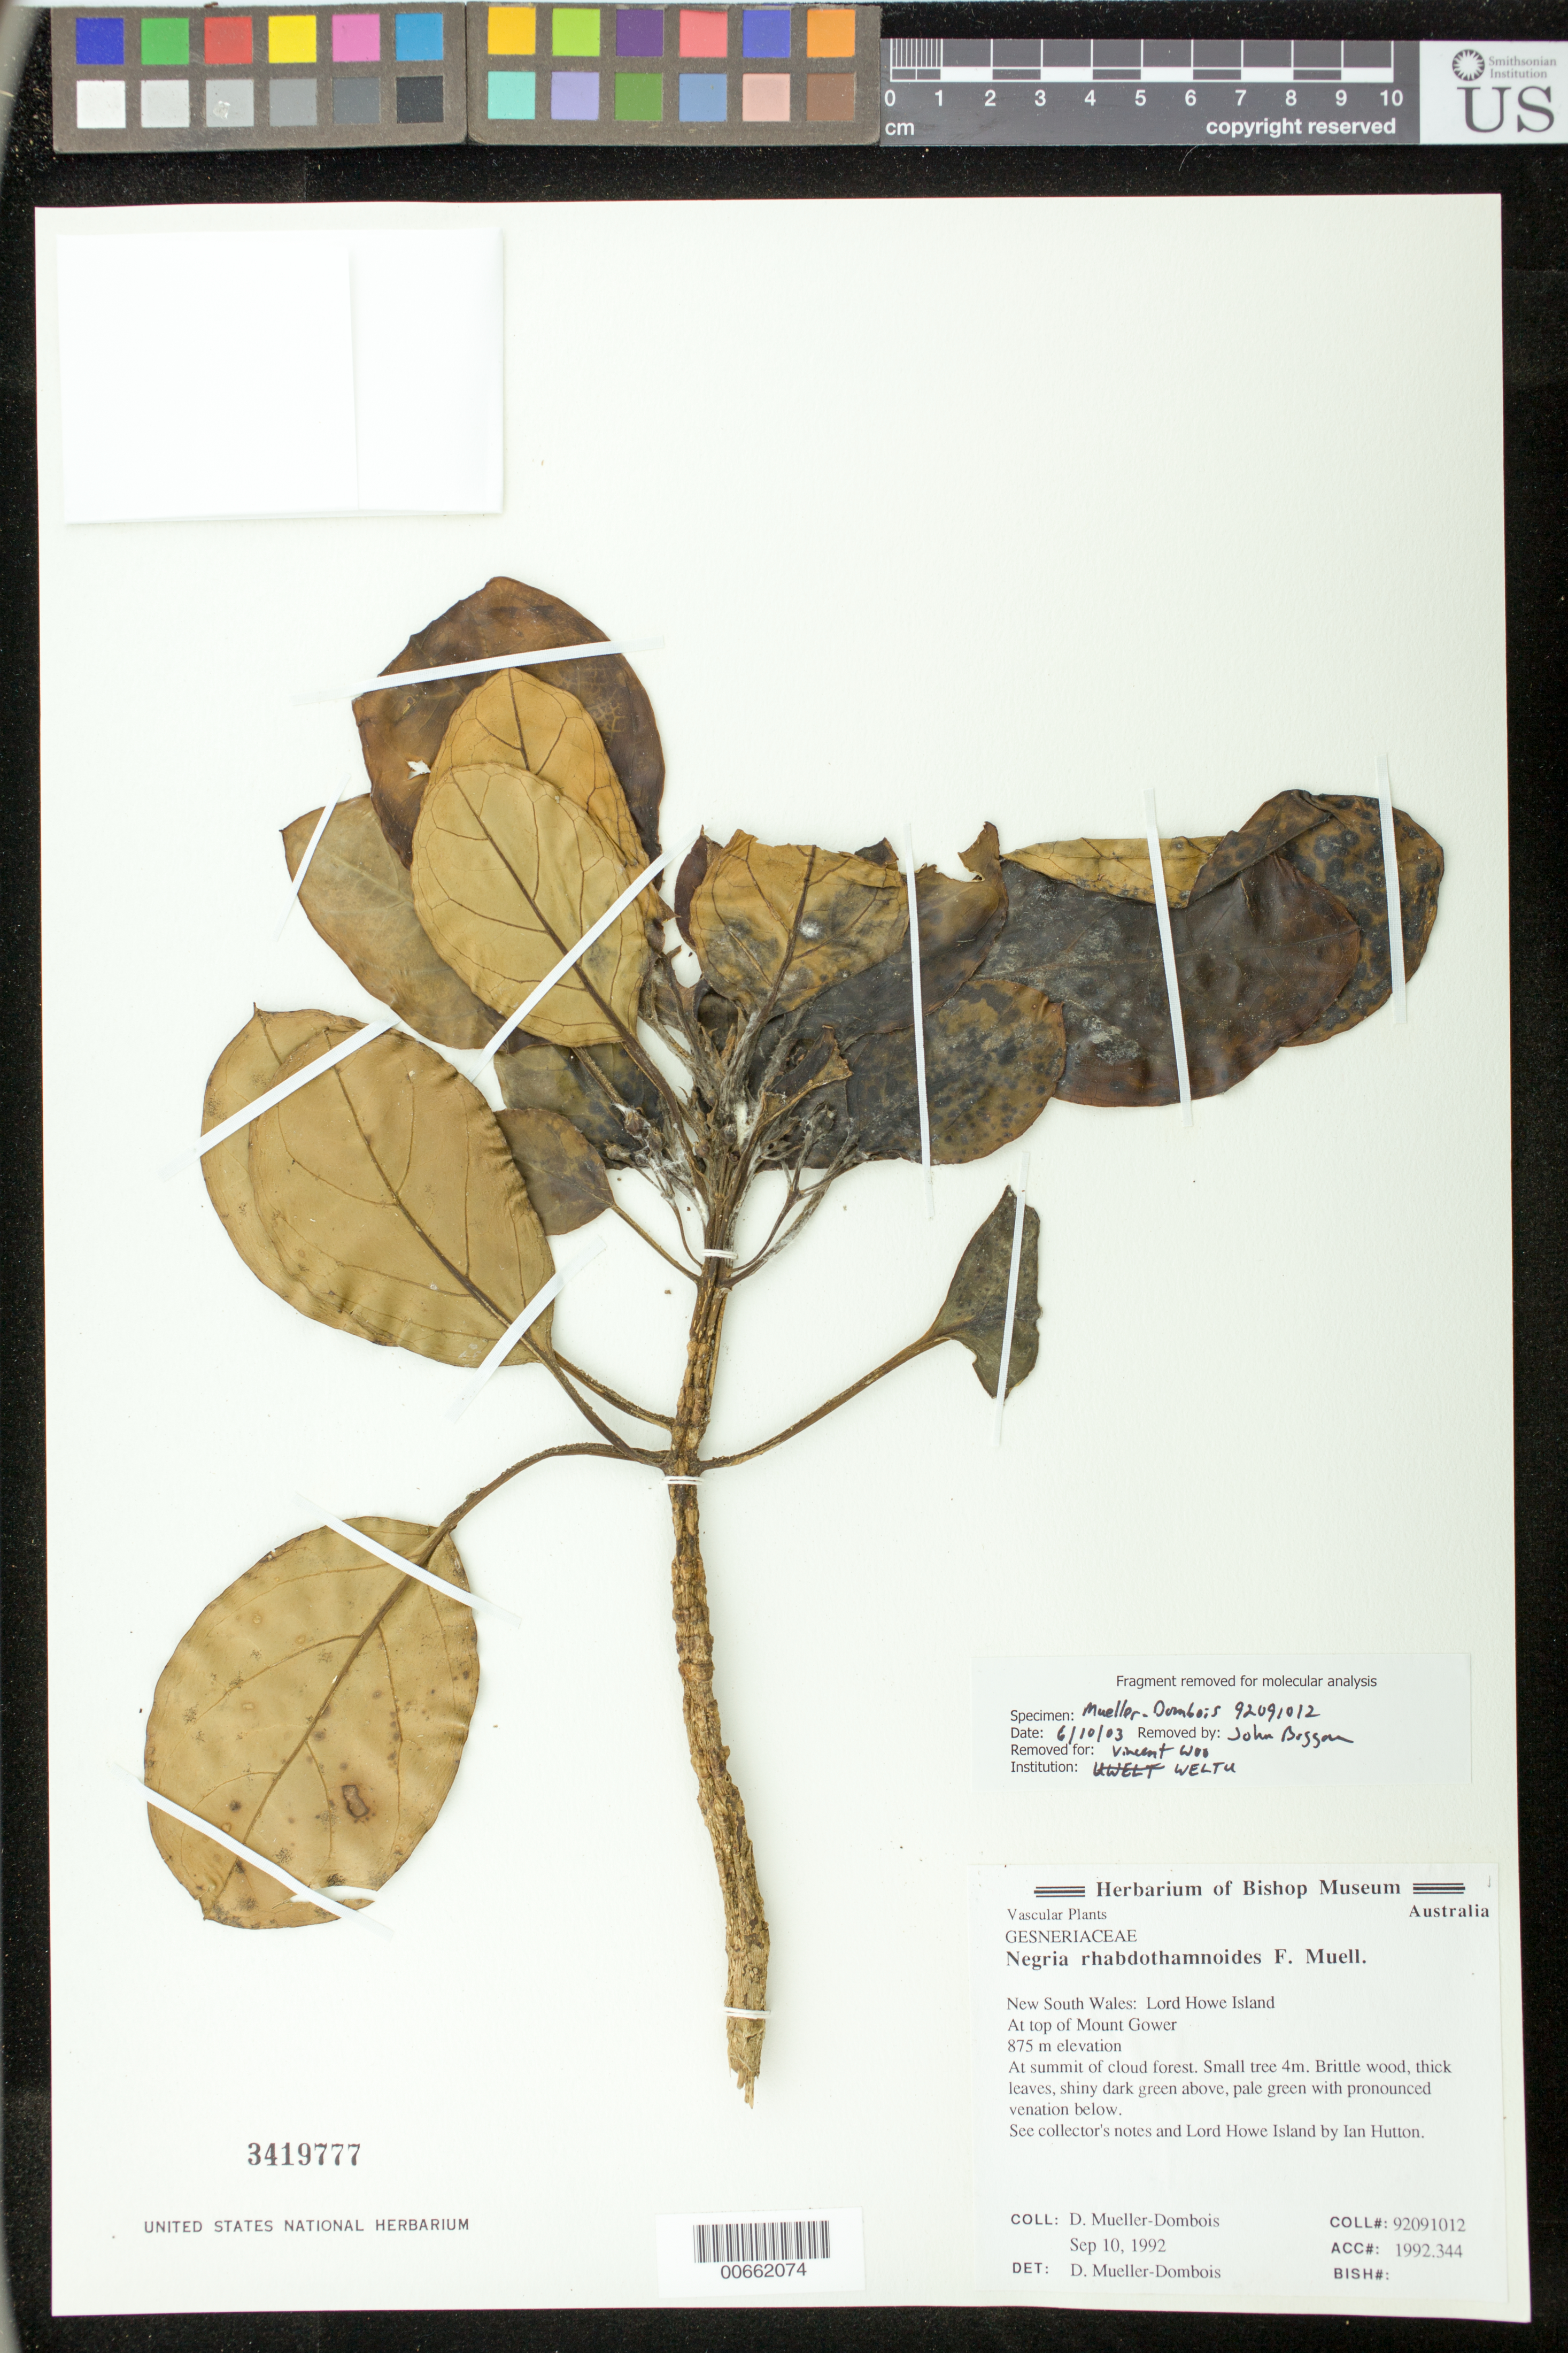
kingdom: Plantae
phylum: Tracheophyta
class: Magnoliopsida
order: Lamiales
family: Gesneriaceae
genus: Negria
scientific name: Negria rhabdothamnoides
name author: F. Muell.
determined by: Mueller-Dombois, D.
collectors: D. Mueller-Dombois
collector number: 92091012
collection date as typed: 10 Sep 1992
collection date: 1992-09-10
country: Australia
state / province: New South Wales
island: Lord Howe I.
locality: Lord Howe Island, at top of Mount Gower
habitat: At summit of cloud forest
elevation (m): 875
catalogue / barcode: US 3419777